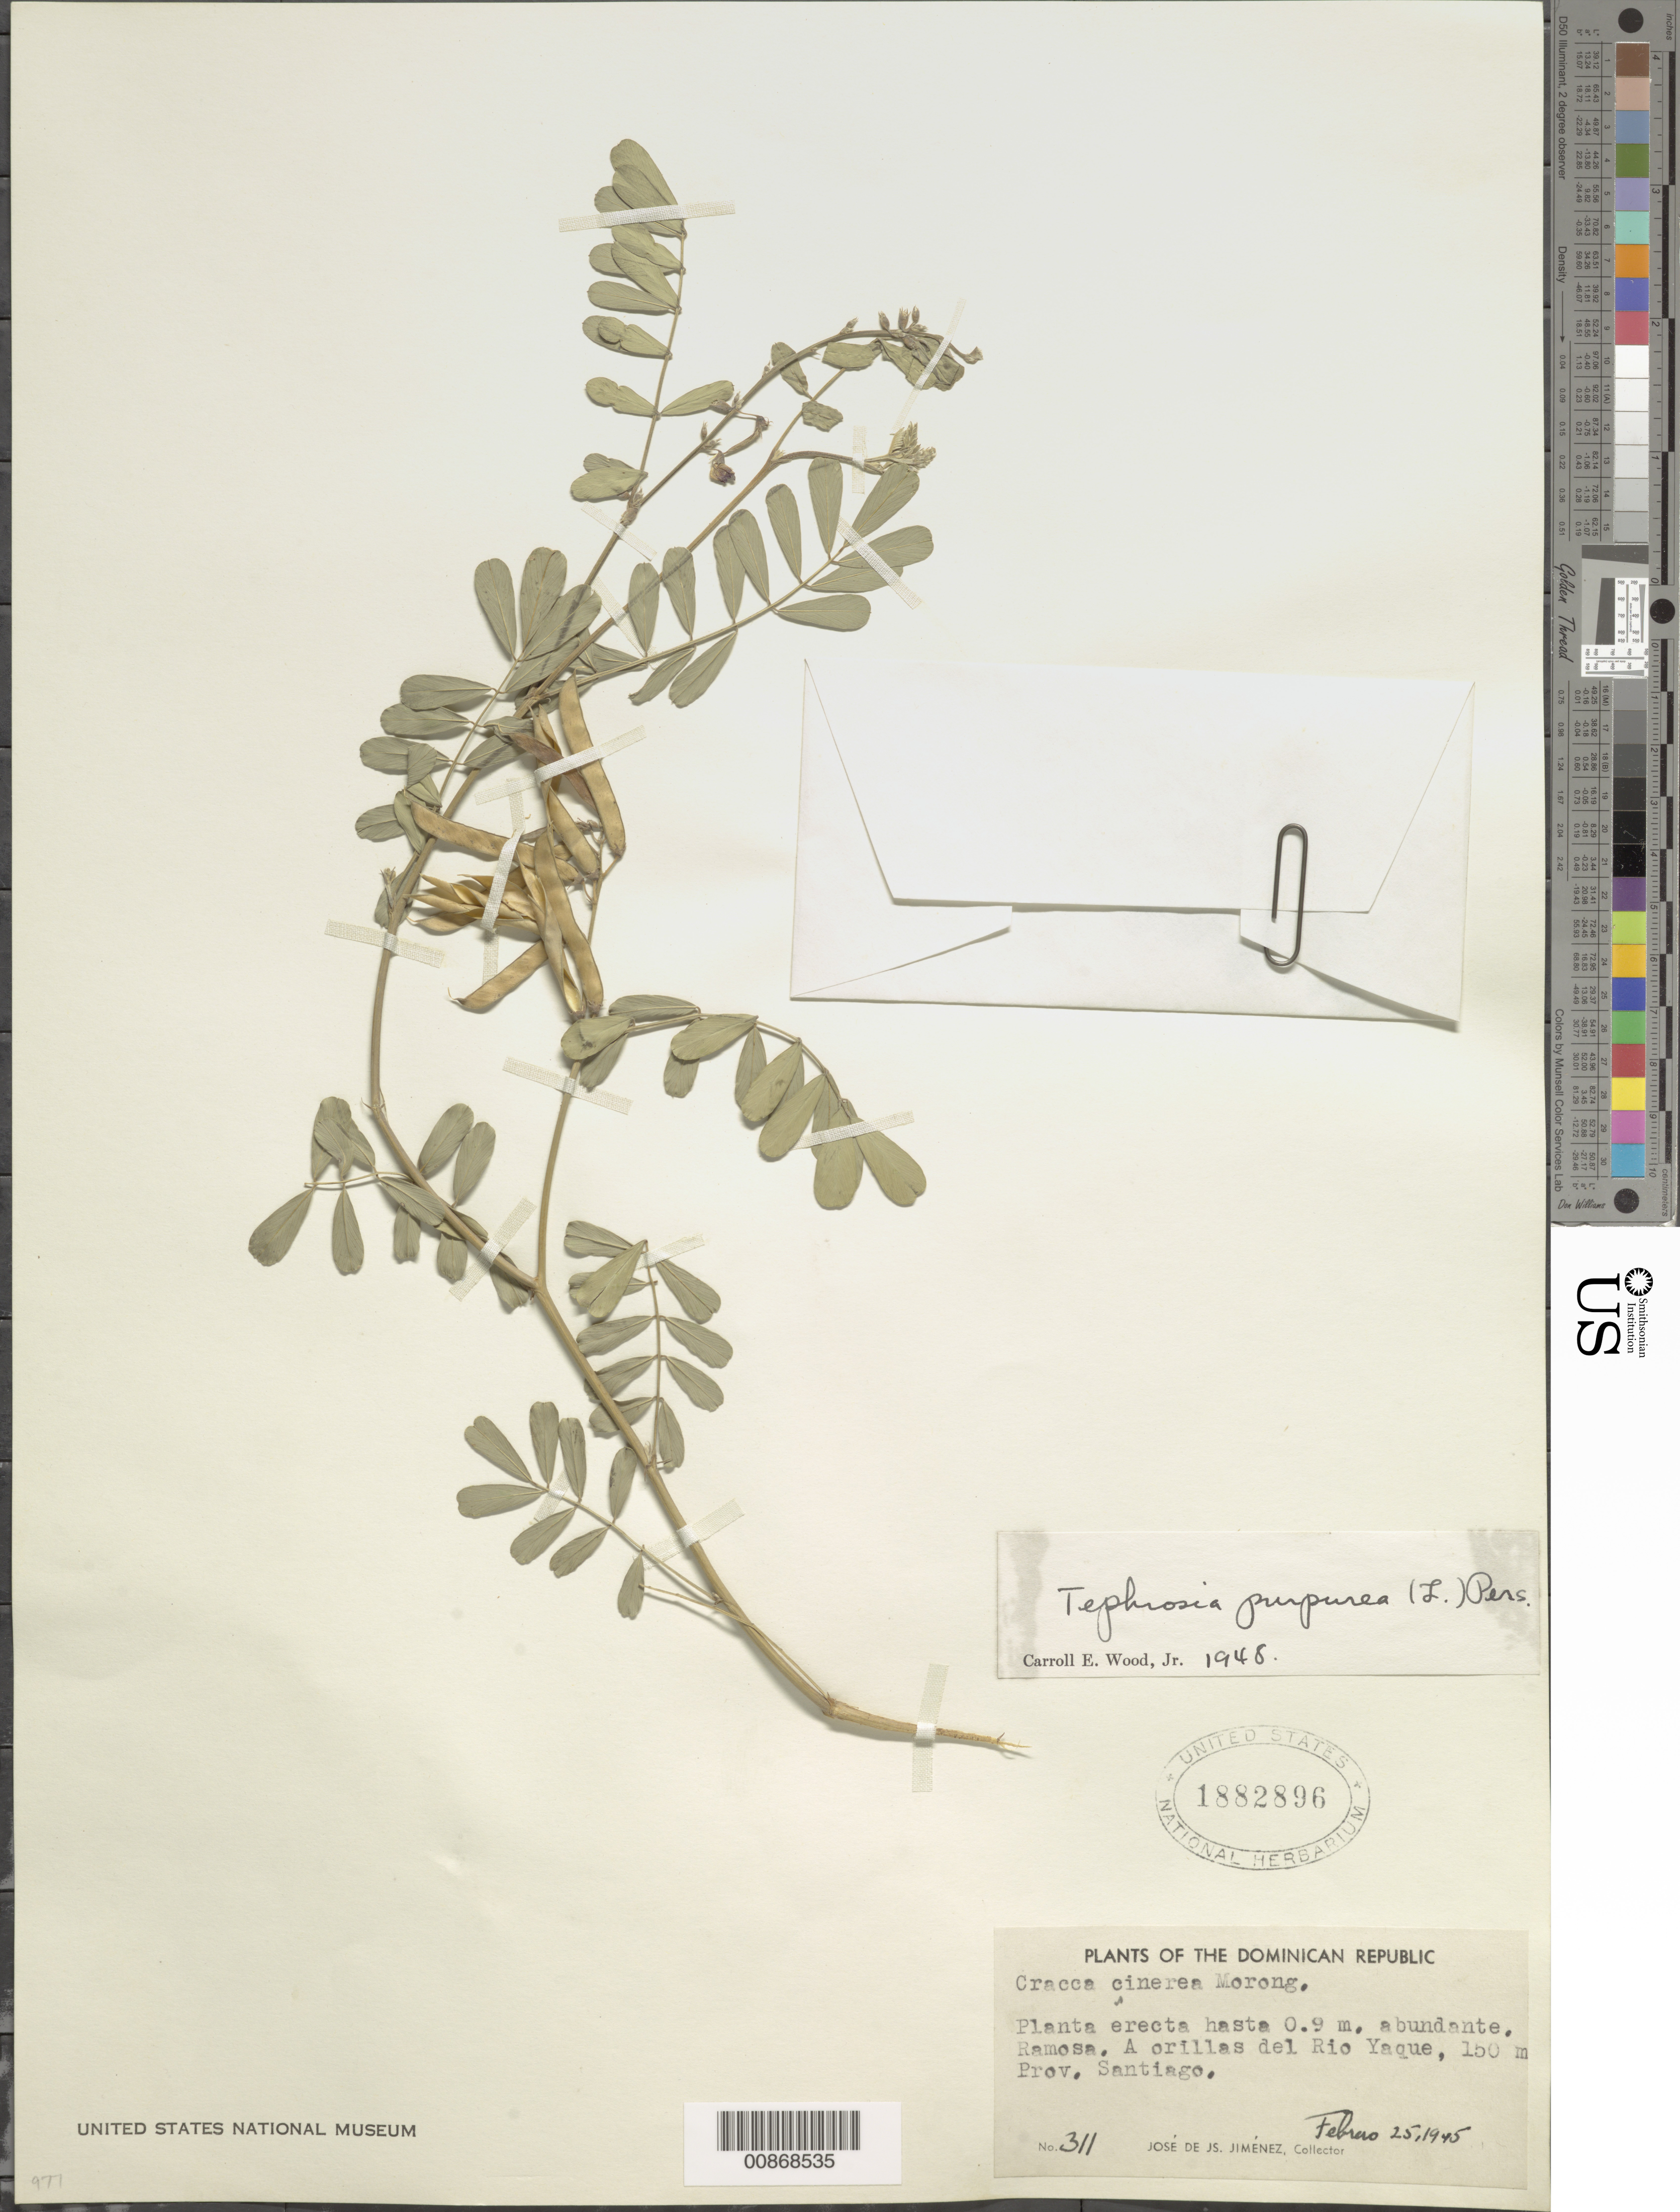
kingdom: Plantae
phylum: Tracheophyta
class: Magnoliopsida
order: Fabales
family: Fabaceae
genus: Tephrosia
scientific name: Tephrosia purpurea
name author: (L.) Pers.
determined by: Wood, C. E., Jr.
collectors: J. J. Jiménez Almonte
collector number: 311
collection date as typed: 25 Feb 1945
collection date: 1945-02-25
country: Dominican Republic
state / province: Santiago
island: Hispaniola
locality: A orillas del Río Yaque.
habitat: A orillas del río.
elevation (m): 150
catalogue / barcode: US 1882896